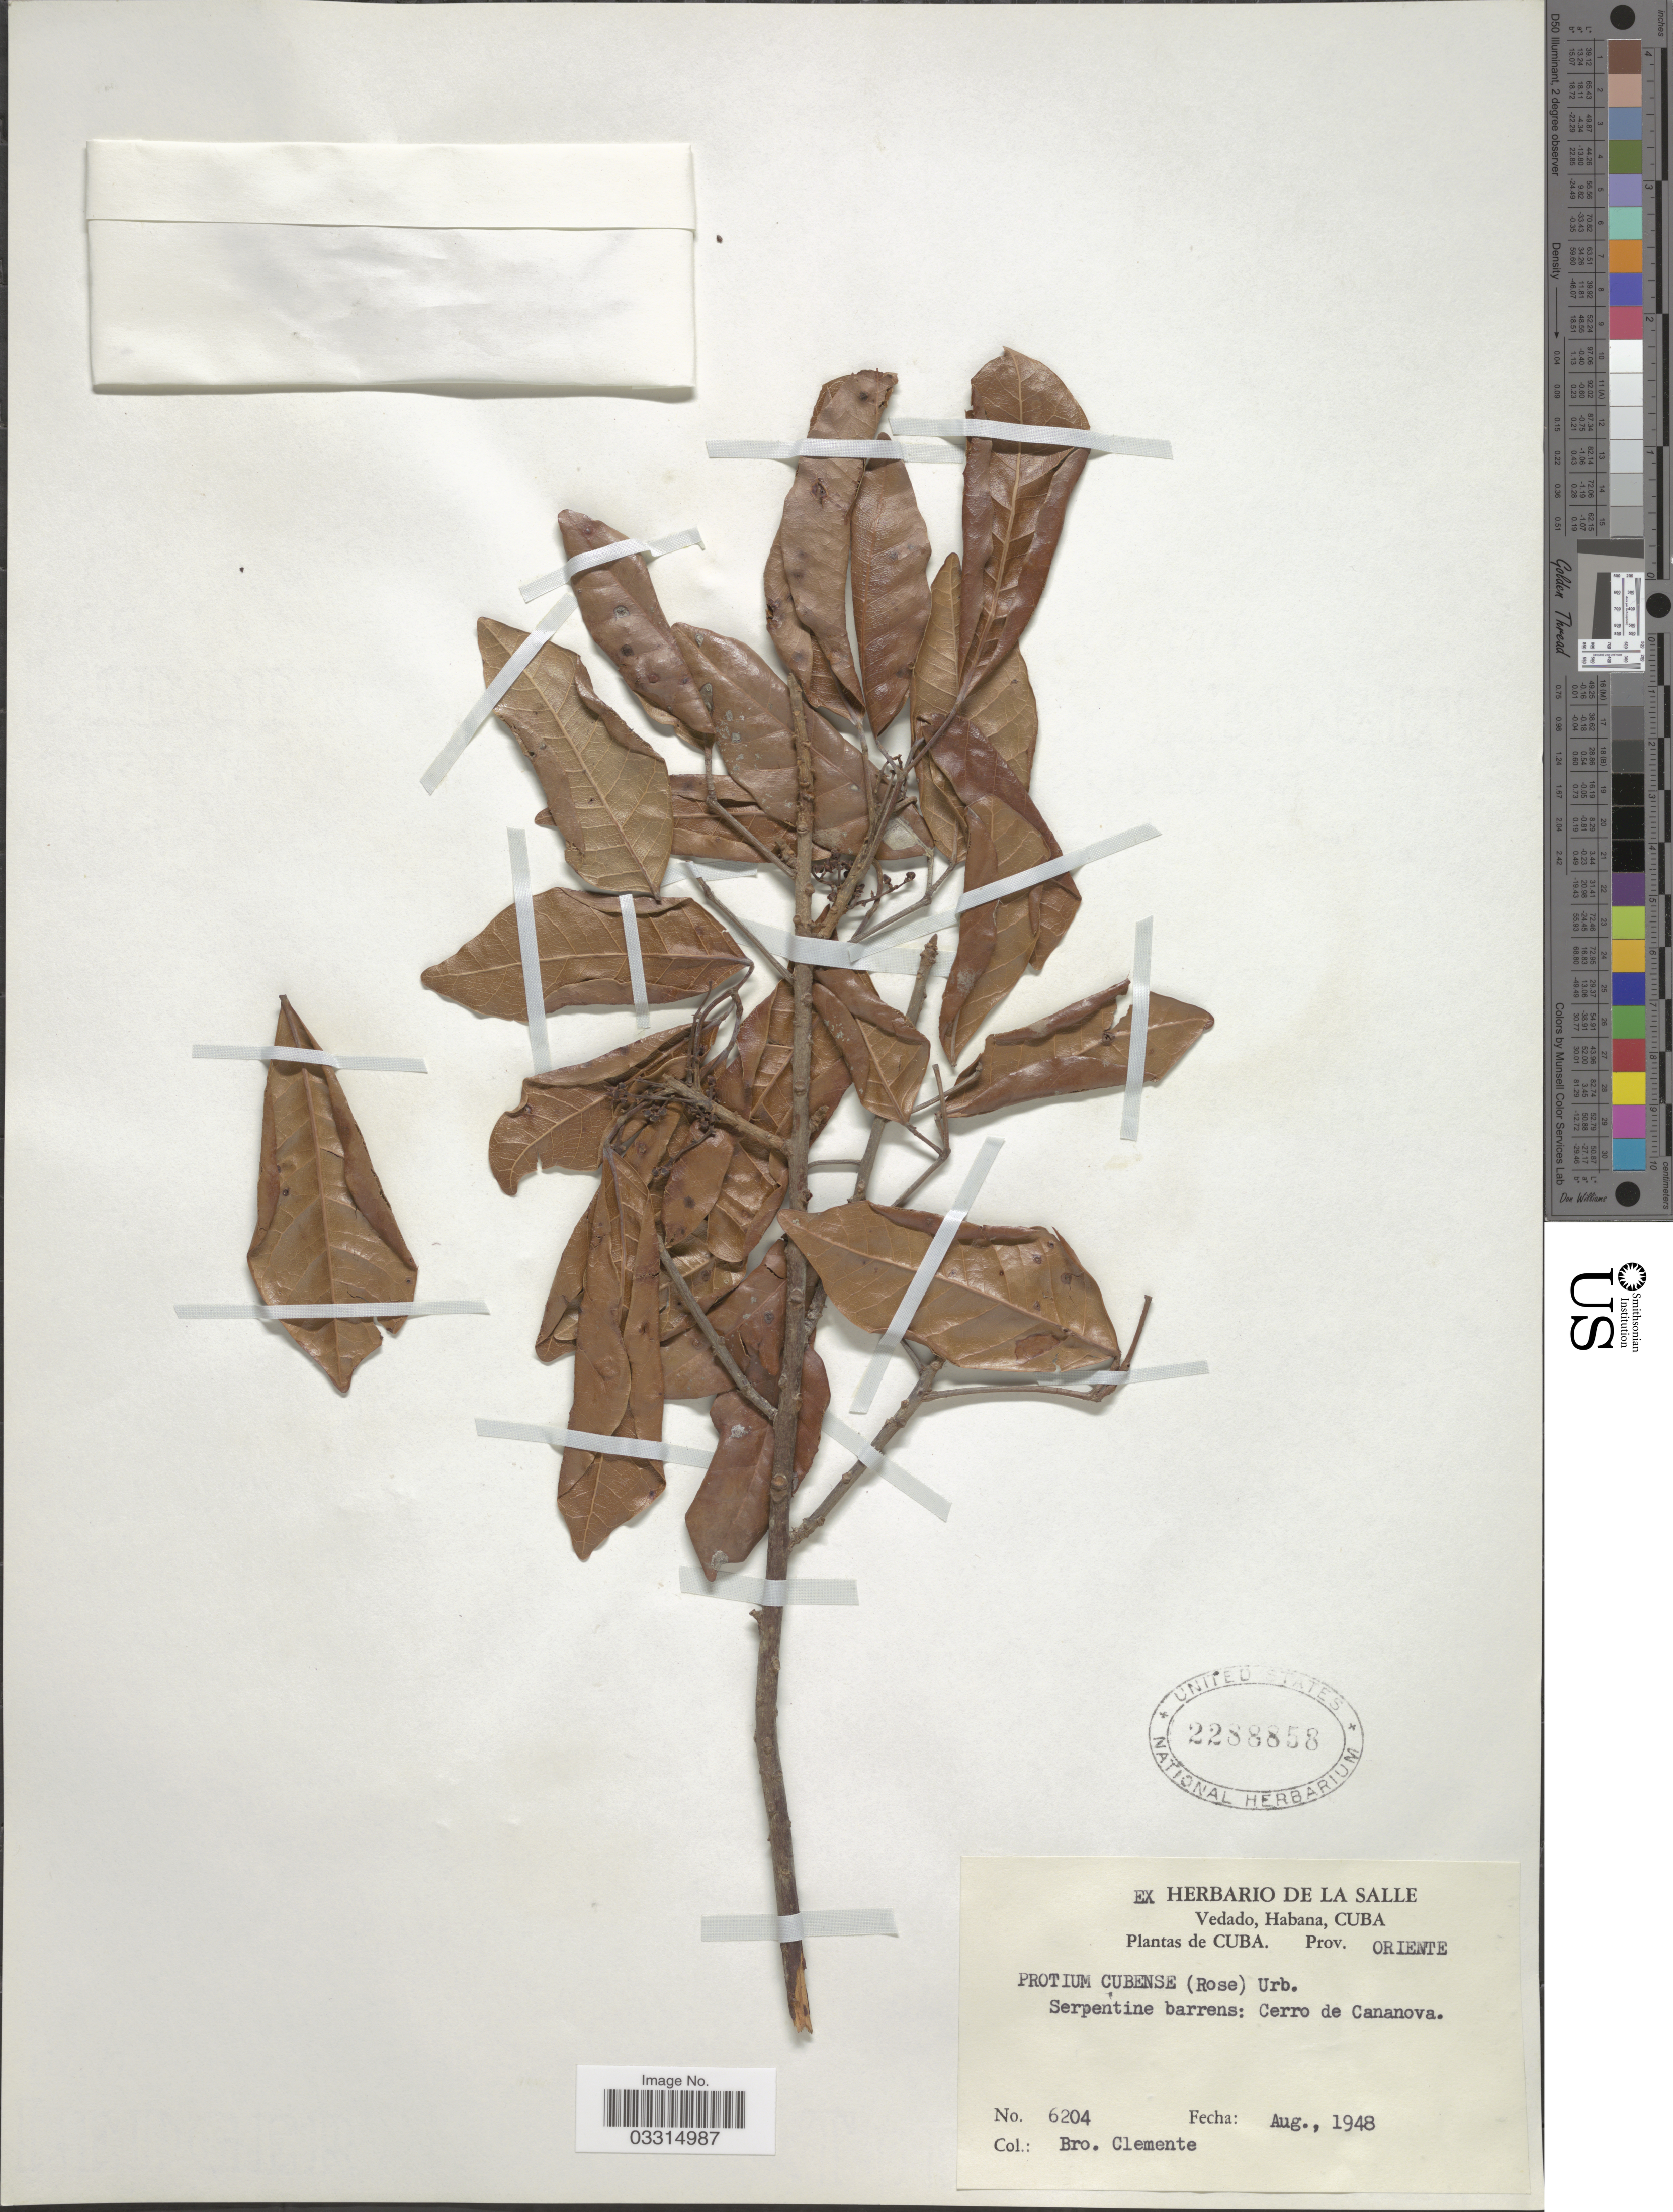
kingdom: Plantae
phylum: Tracheophyta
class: Magnoliopsida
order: Sapindales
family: Burseraceae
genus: Protium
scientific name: Protium cubense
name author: (Rose) Urb.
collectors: Bro. Clemente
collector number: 6204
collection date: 1948-08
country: Cuba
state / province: Oriente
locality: Serpentine barrens: Cerro de Cananova.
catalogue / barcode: US 2288858